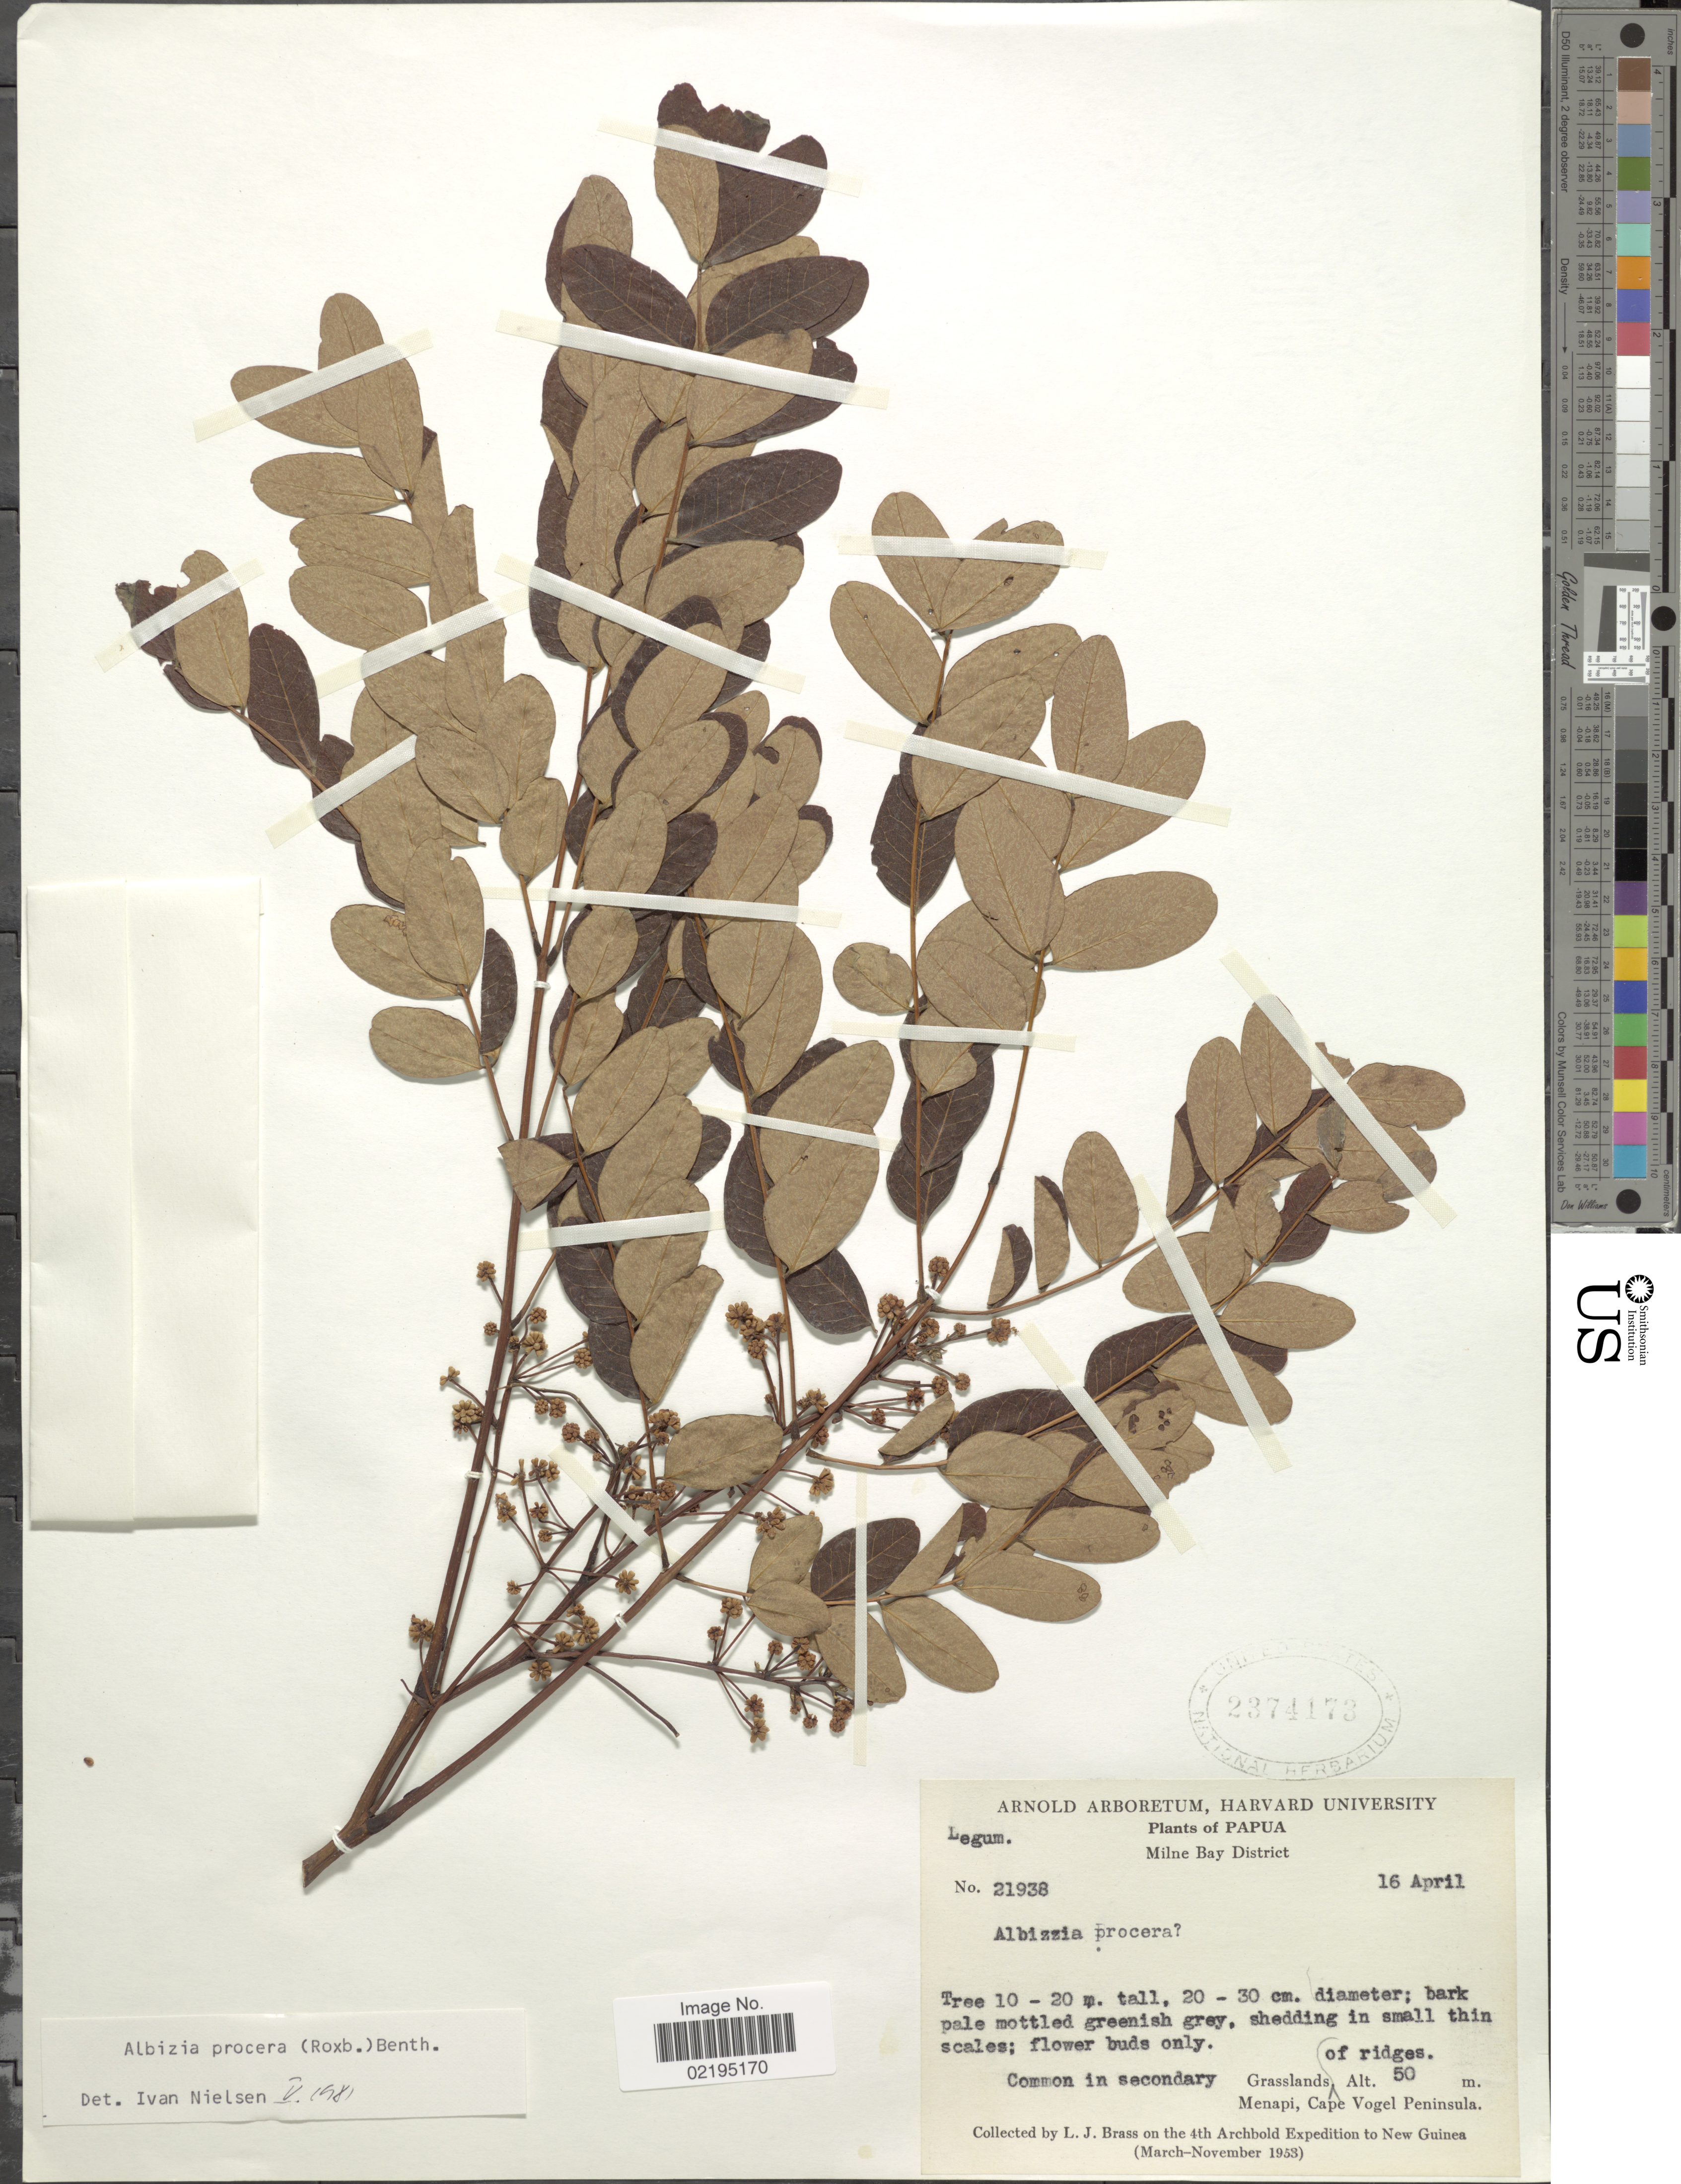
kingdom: Plantae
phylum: Tracheophyta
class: Magnoliopsida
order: Fabales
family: Fabaceae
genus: Albizia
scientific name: Albizia procera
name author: (Roxb.) Benth.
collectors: L. J. Brass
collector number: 21938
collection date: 1953-04-16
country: Papua New Guinea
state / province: Milne Bay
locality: Milne Bay, Menapi, Cape Vogel Peninsula.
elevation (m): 50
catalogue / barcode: US 2374173